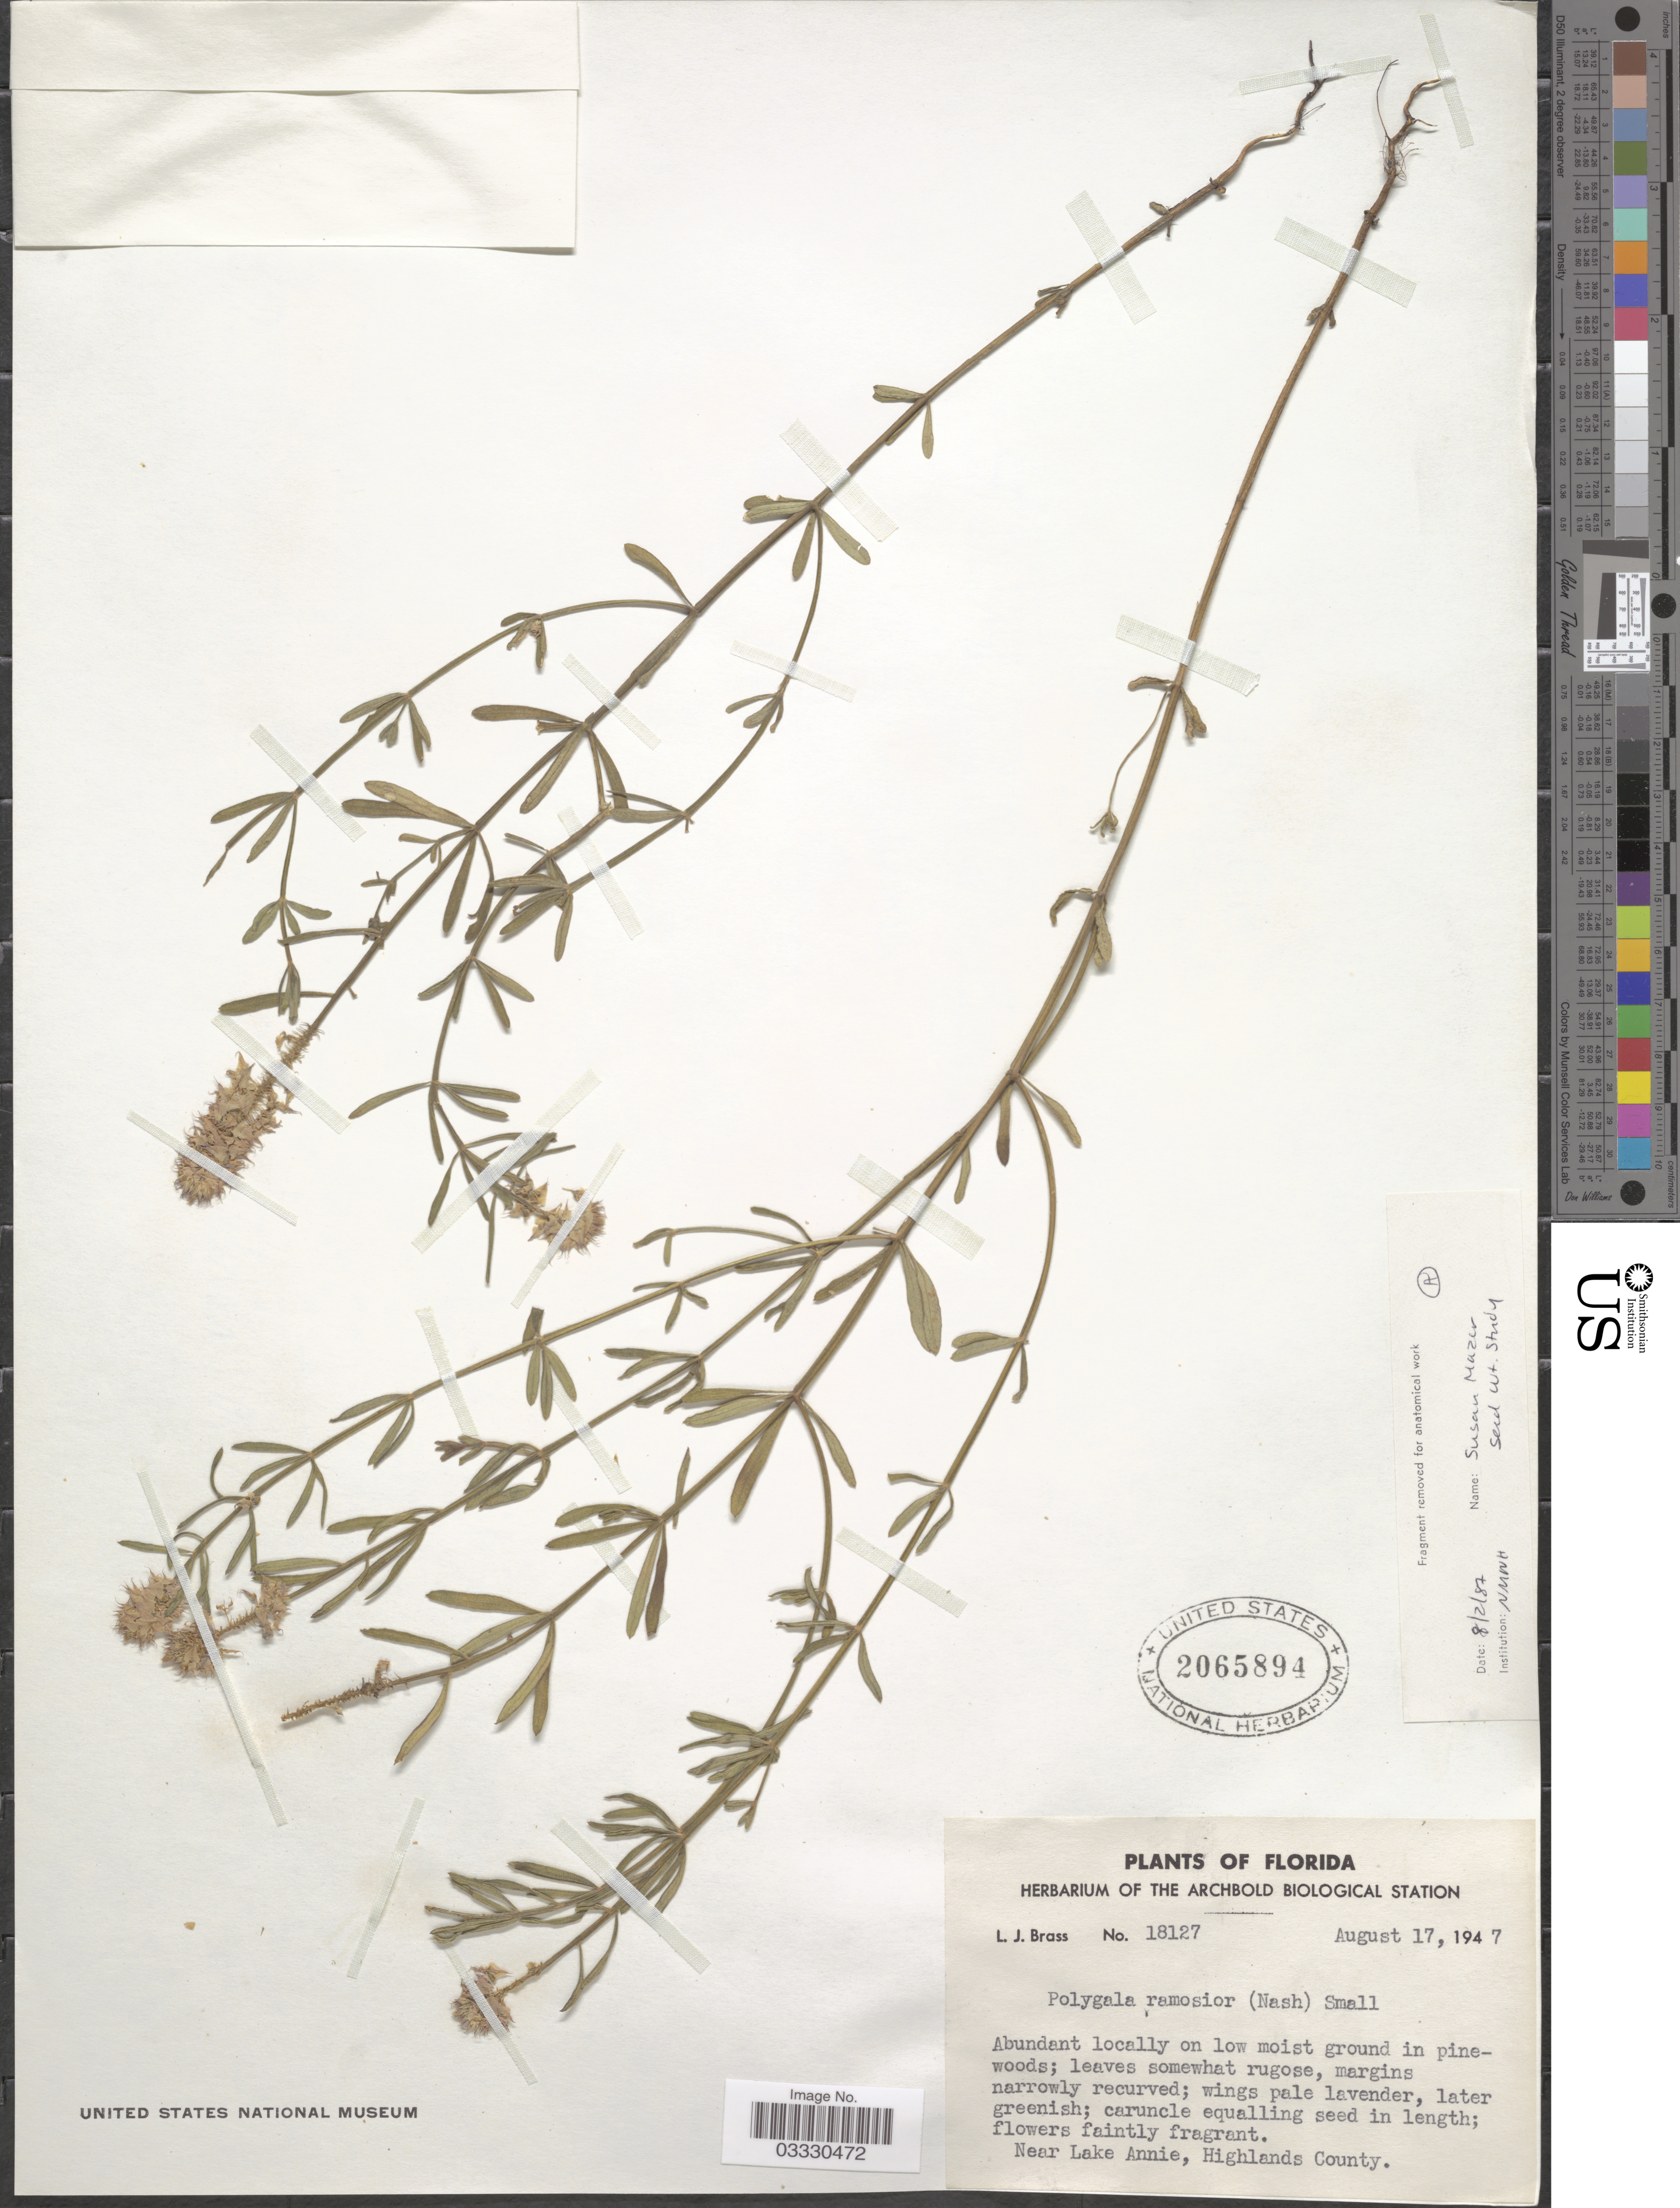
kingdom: Plantae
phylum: Tracheophyta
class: Magnoliopsida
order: Fabales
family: Polygalaceae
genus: Polygala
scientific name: Polygala cruciata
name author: L.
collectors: L. J. Brass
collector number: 18127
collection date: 1947-08-17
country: United States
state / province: Florida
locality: Near Lake Annie, Highlands County.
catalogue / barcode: US 2065894